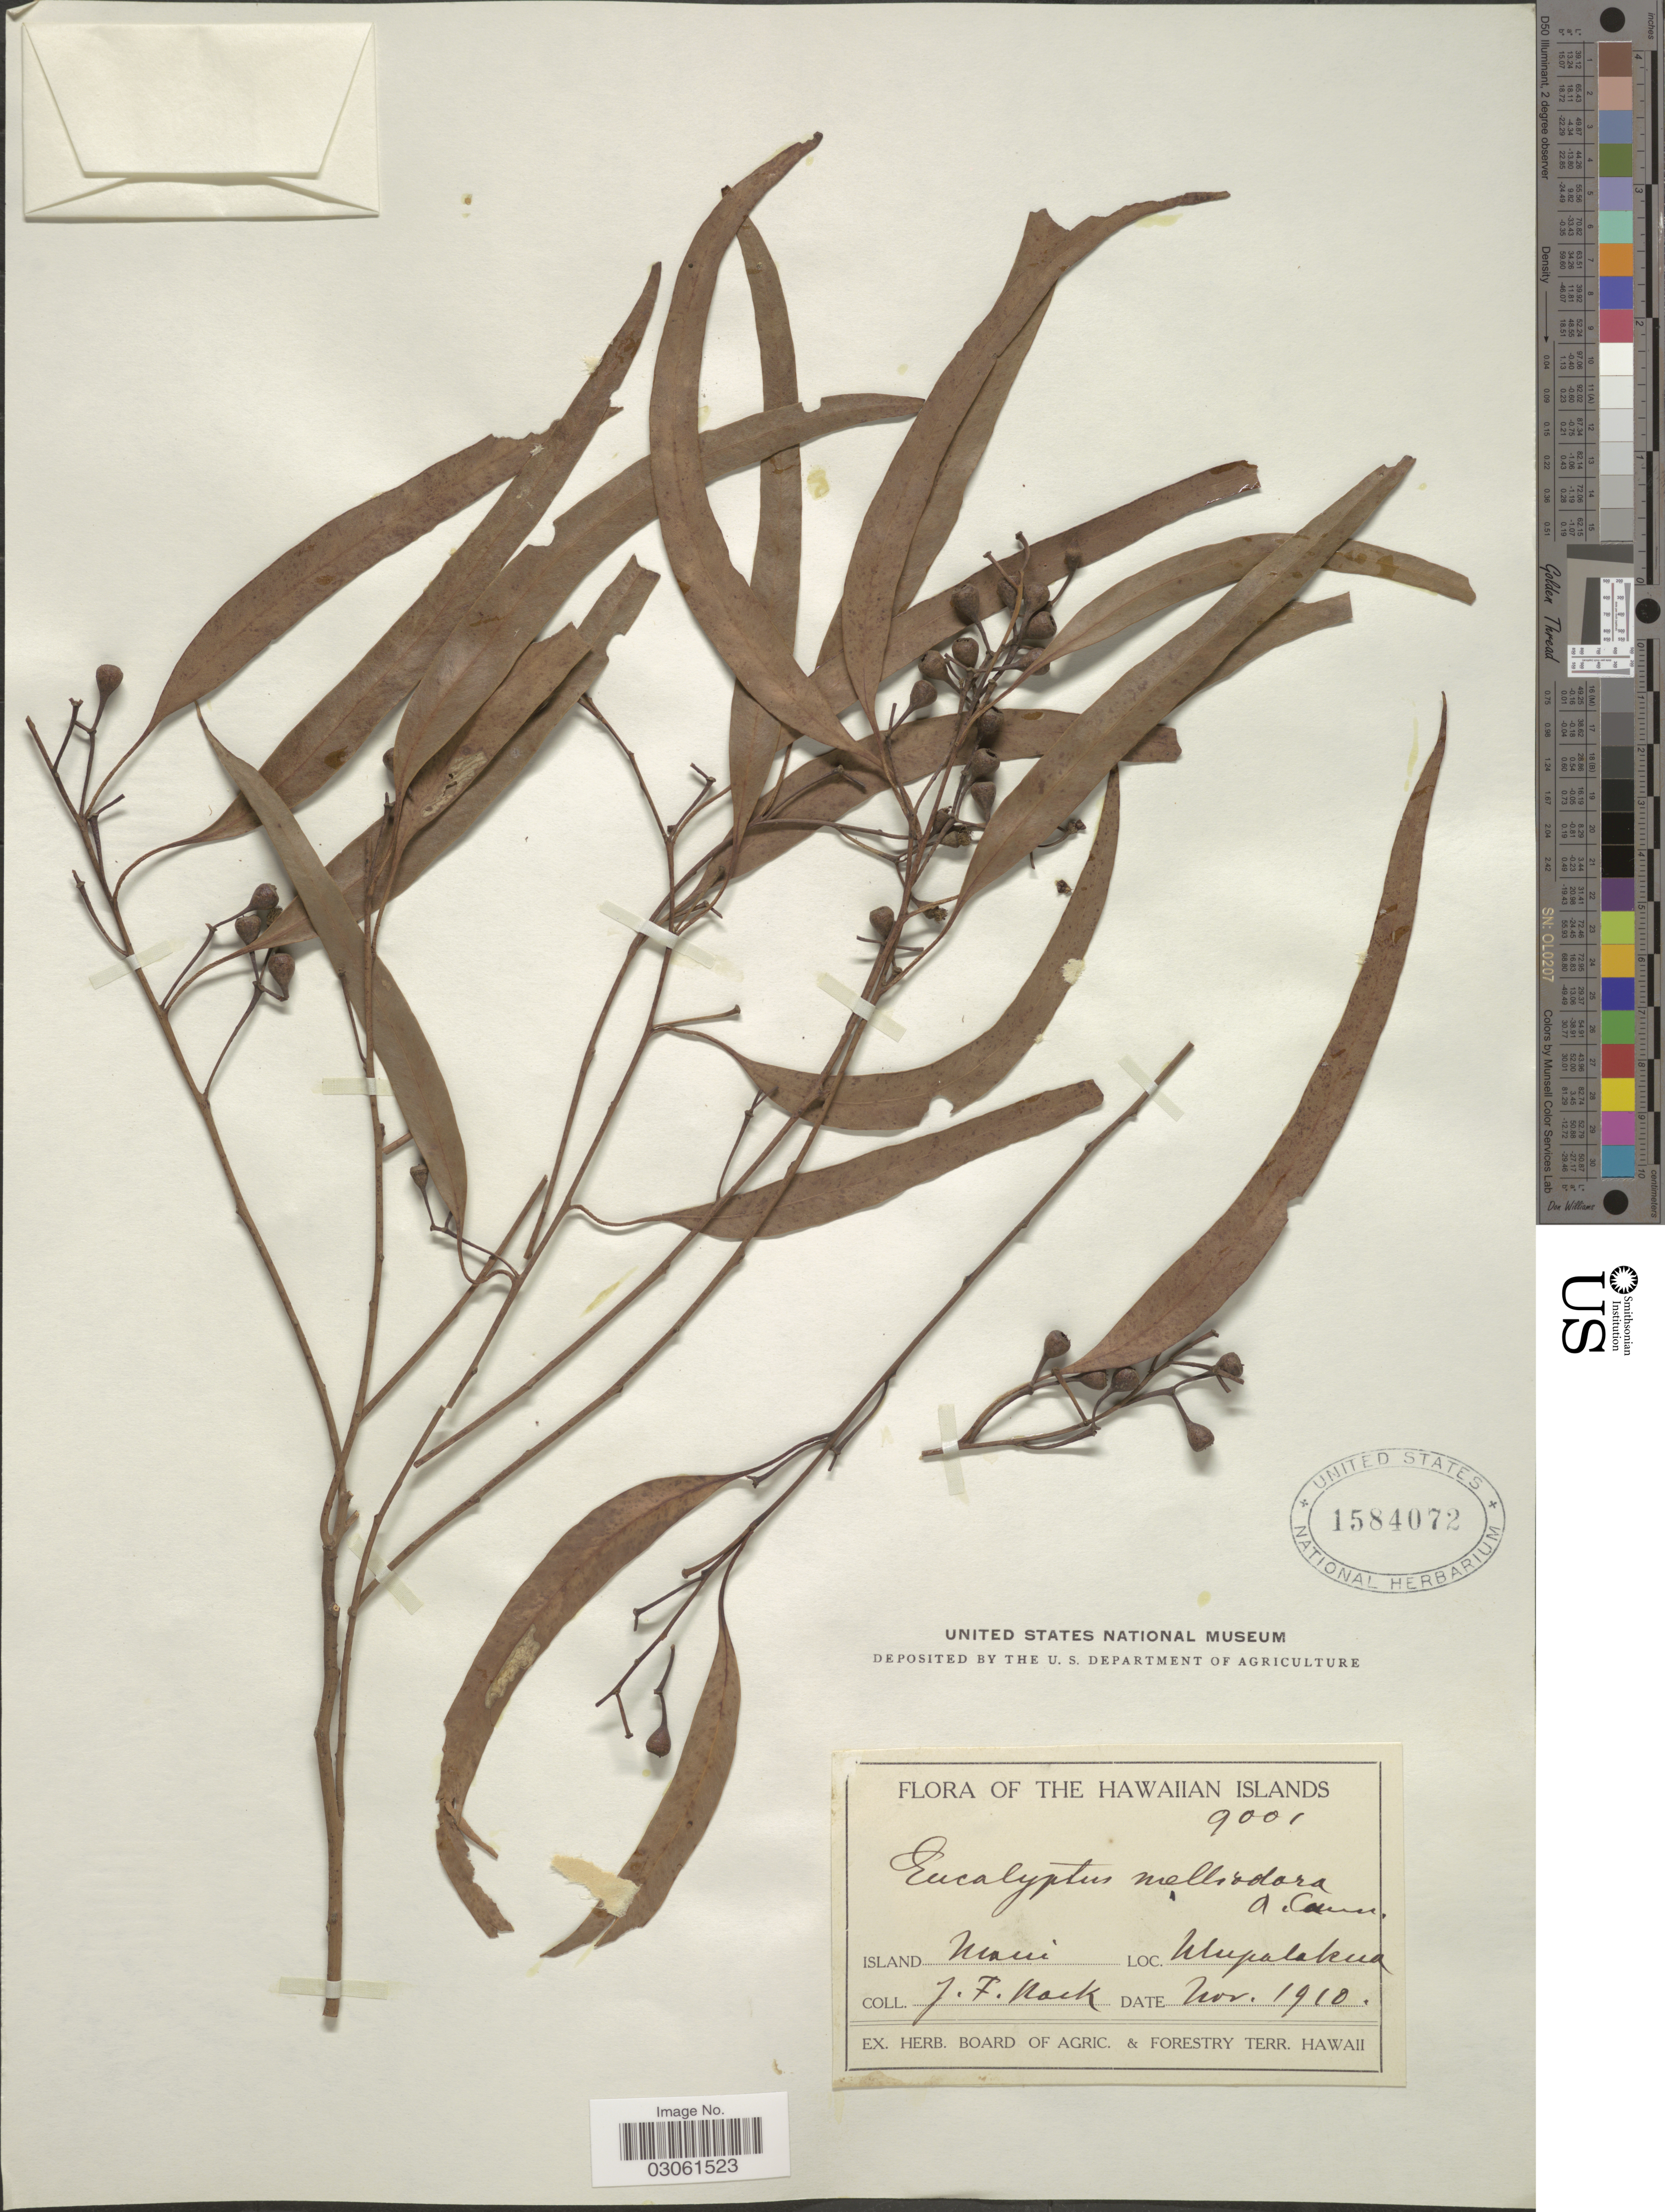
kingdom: Plantae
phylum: Tracheophyta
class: Magnoliopsida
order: Myrtales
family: Myrtaceae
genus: Eucalyptus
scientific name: Eucalyptus melliodora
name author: A. Cunn. ex S. Schauer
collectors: J. Rock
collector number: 9001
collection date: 1910-11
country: United States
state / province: Hawaii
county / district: Maui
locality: The Hawaiian Islands. Island Maui. Ulupalakua.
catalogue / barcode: US 1584072